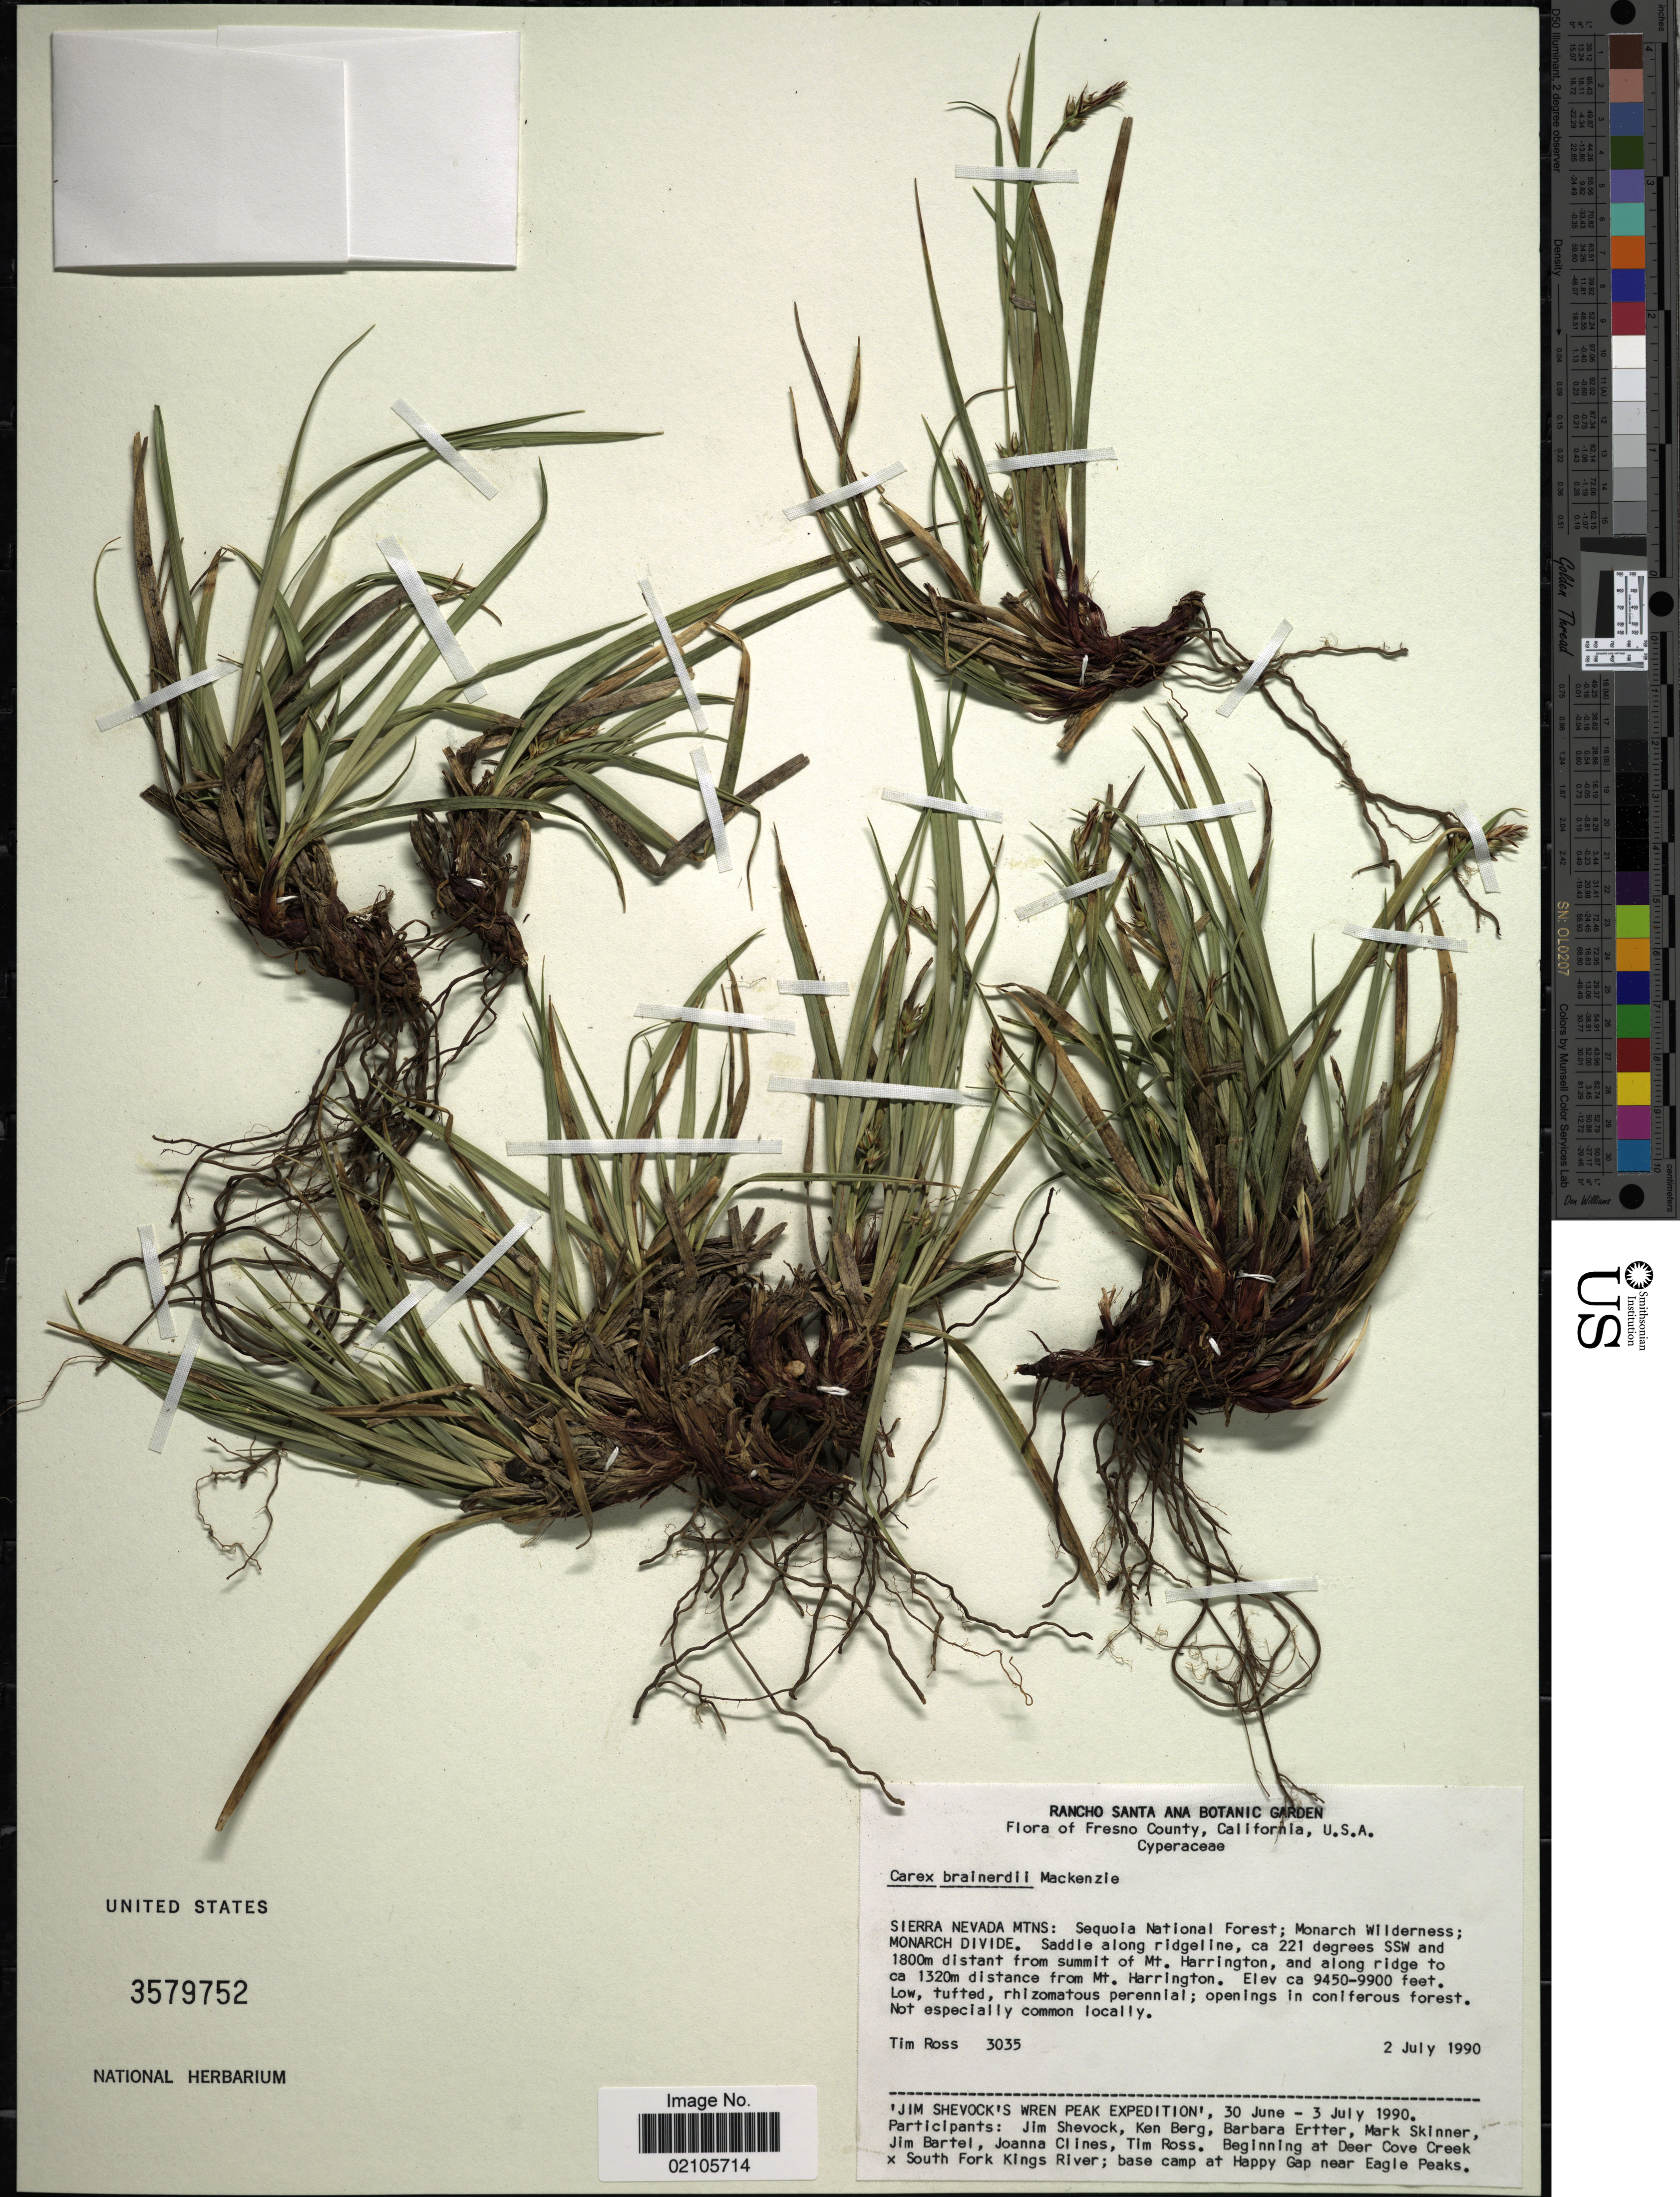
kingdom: Plantae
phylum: Tracheophyta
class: Liliopsida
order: Poales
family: Cyperaceae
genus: Carex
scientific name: Carex brainerdii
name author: Mack.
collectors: T. Ross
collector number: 3035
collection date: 1990-07-02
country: United States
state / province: California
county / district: Fresno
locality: Fresno County, Sierra Nevada Mtns: Sequoia National Forest, Monarch Wilderness, Monarch Divide, Saddle along ridgeline, 221 degrees SSW and 1800 m distant from summit of Mt. Harrington, and along ridge to 1320 distance from Mt. Harrington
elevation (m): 2880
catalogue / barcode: US 3579752